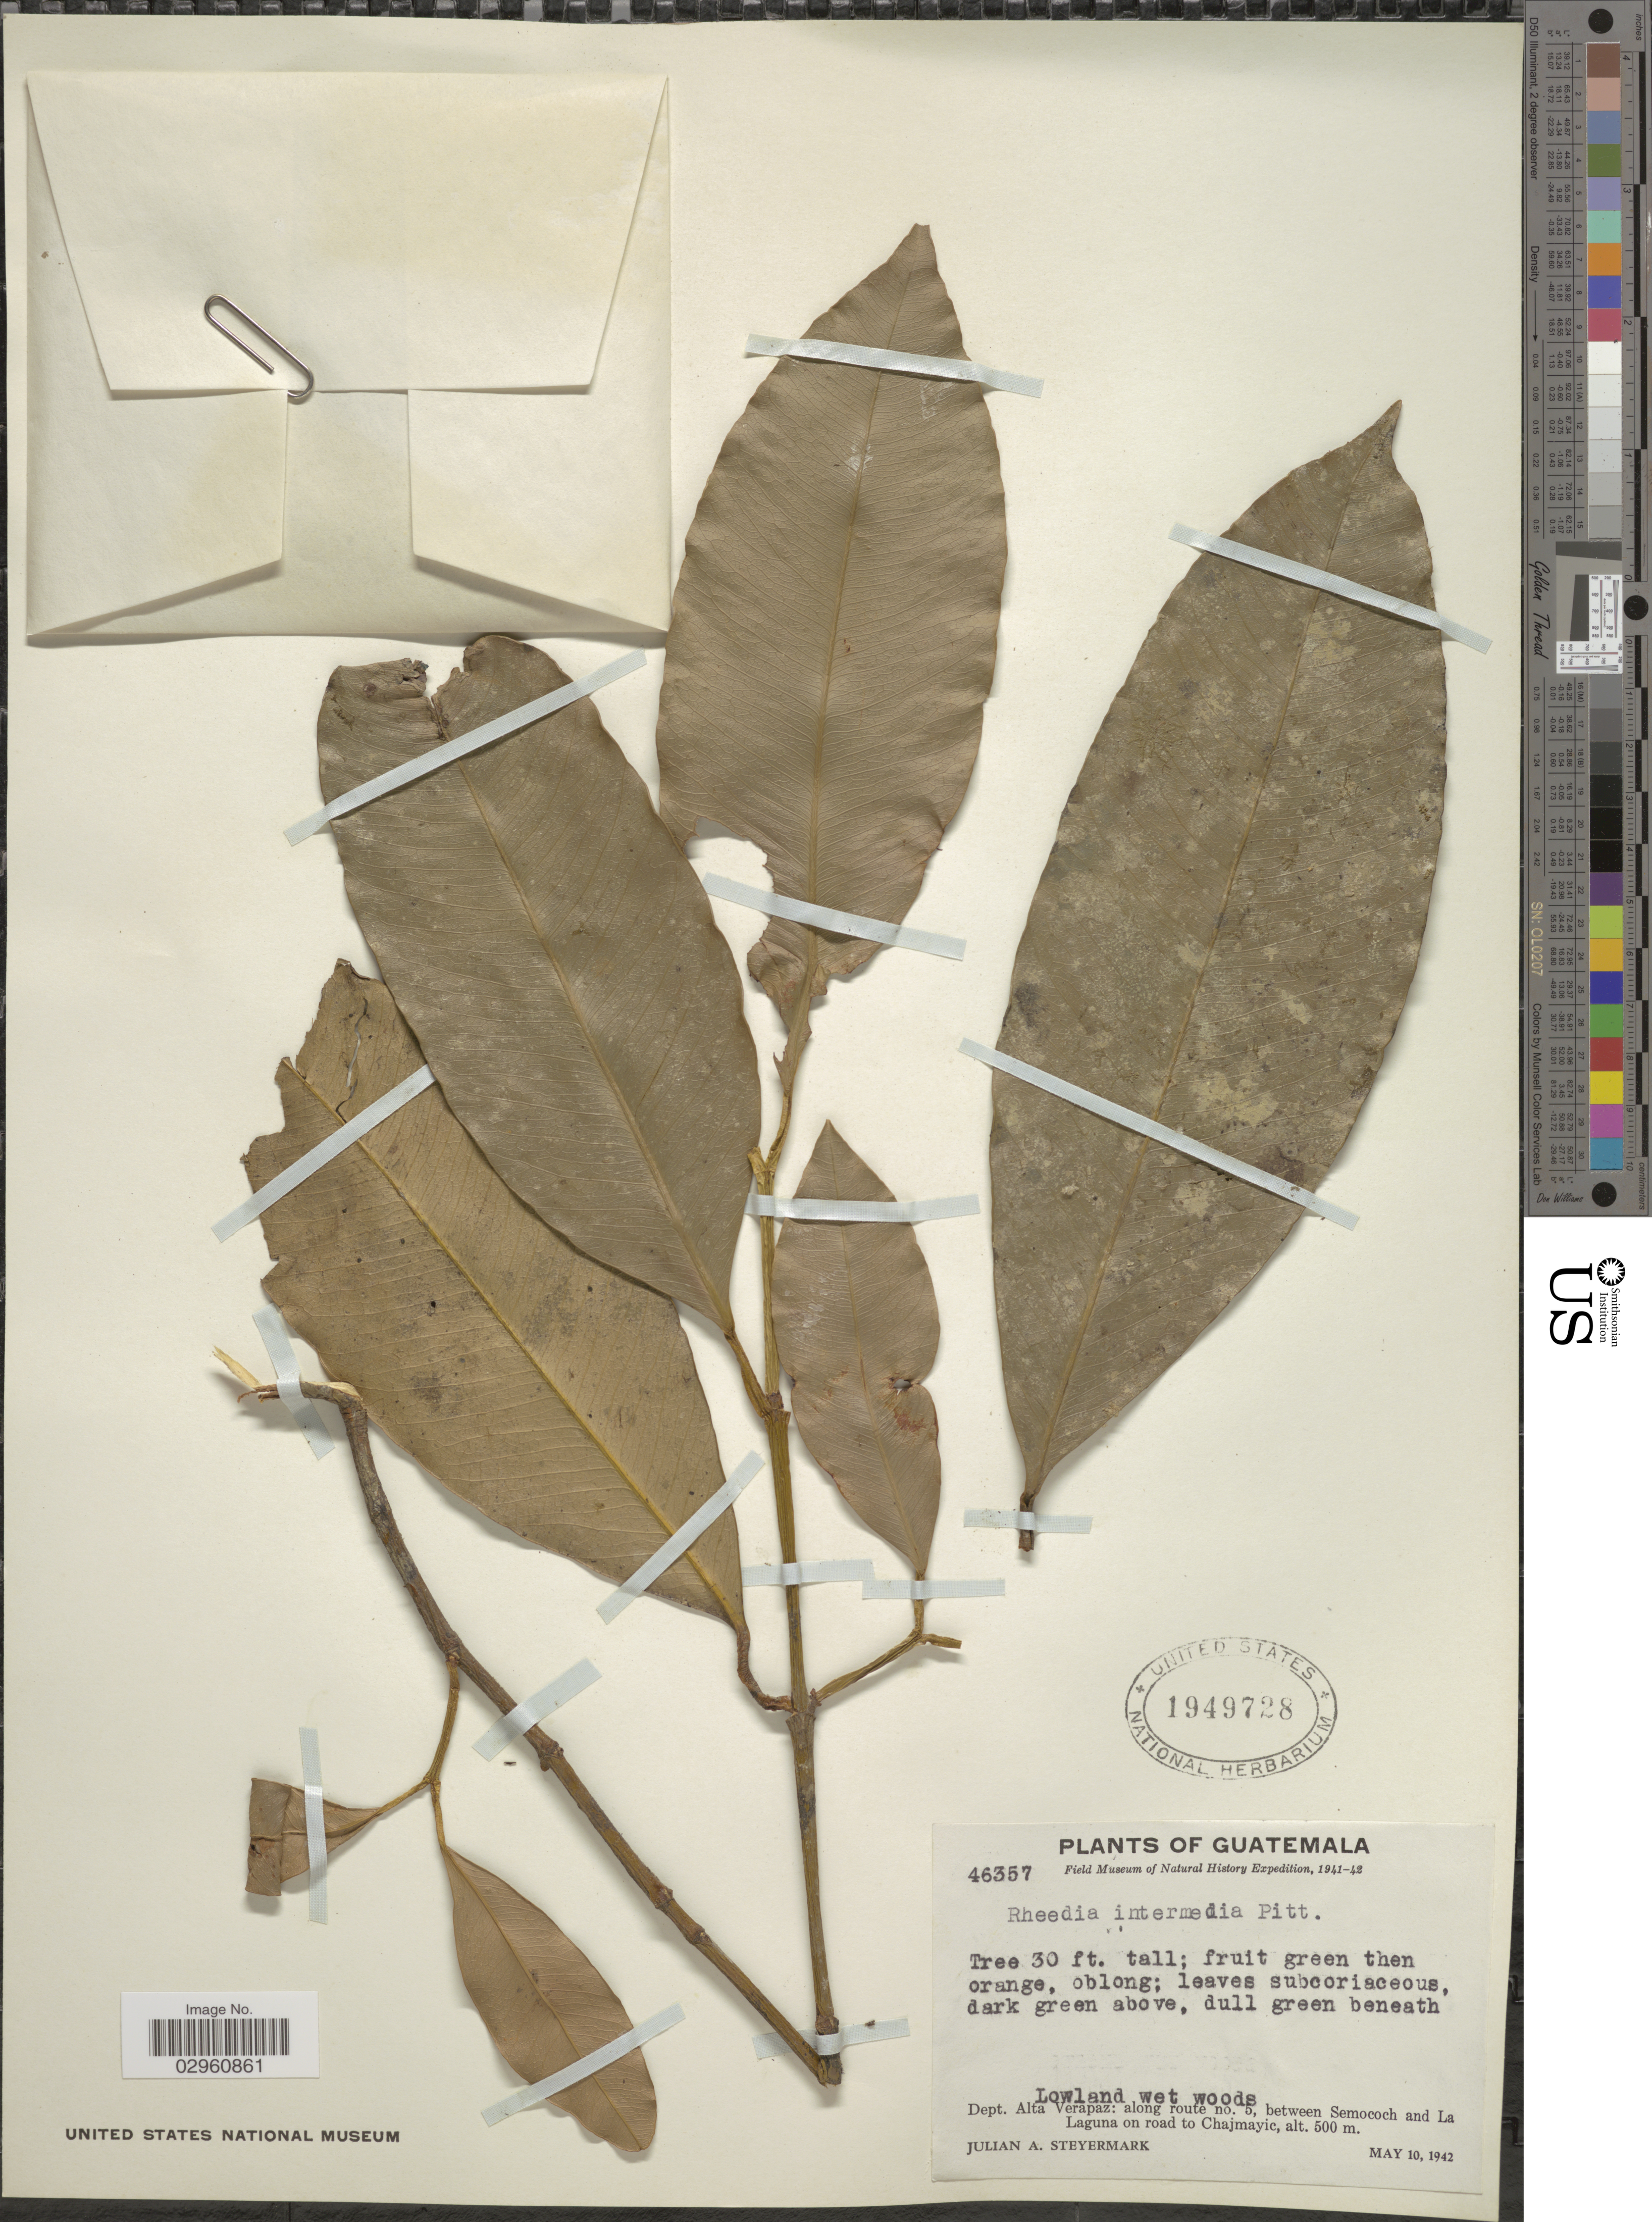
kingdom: Plantae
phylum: Tracheophyta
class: Magnoliopsida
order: Malpighiales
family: Clusiaceae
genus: Garcinia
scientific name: Garcinia intermedia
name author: (Pittier) Hammel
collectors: J. Steyermark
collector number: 46357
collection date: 1942-05-10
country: Guatemala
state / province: Alta Verapaz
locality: Dept. Alta Verapaz: along route no. 5, between Semococh and La Laguna on road to Chajmayic.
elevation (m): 500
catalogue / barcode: US 1949728